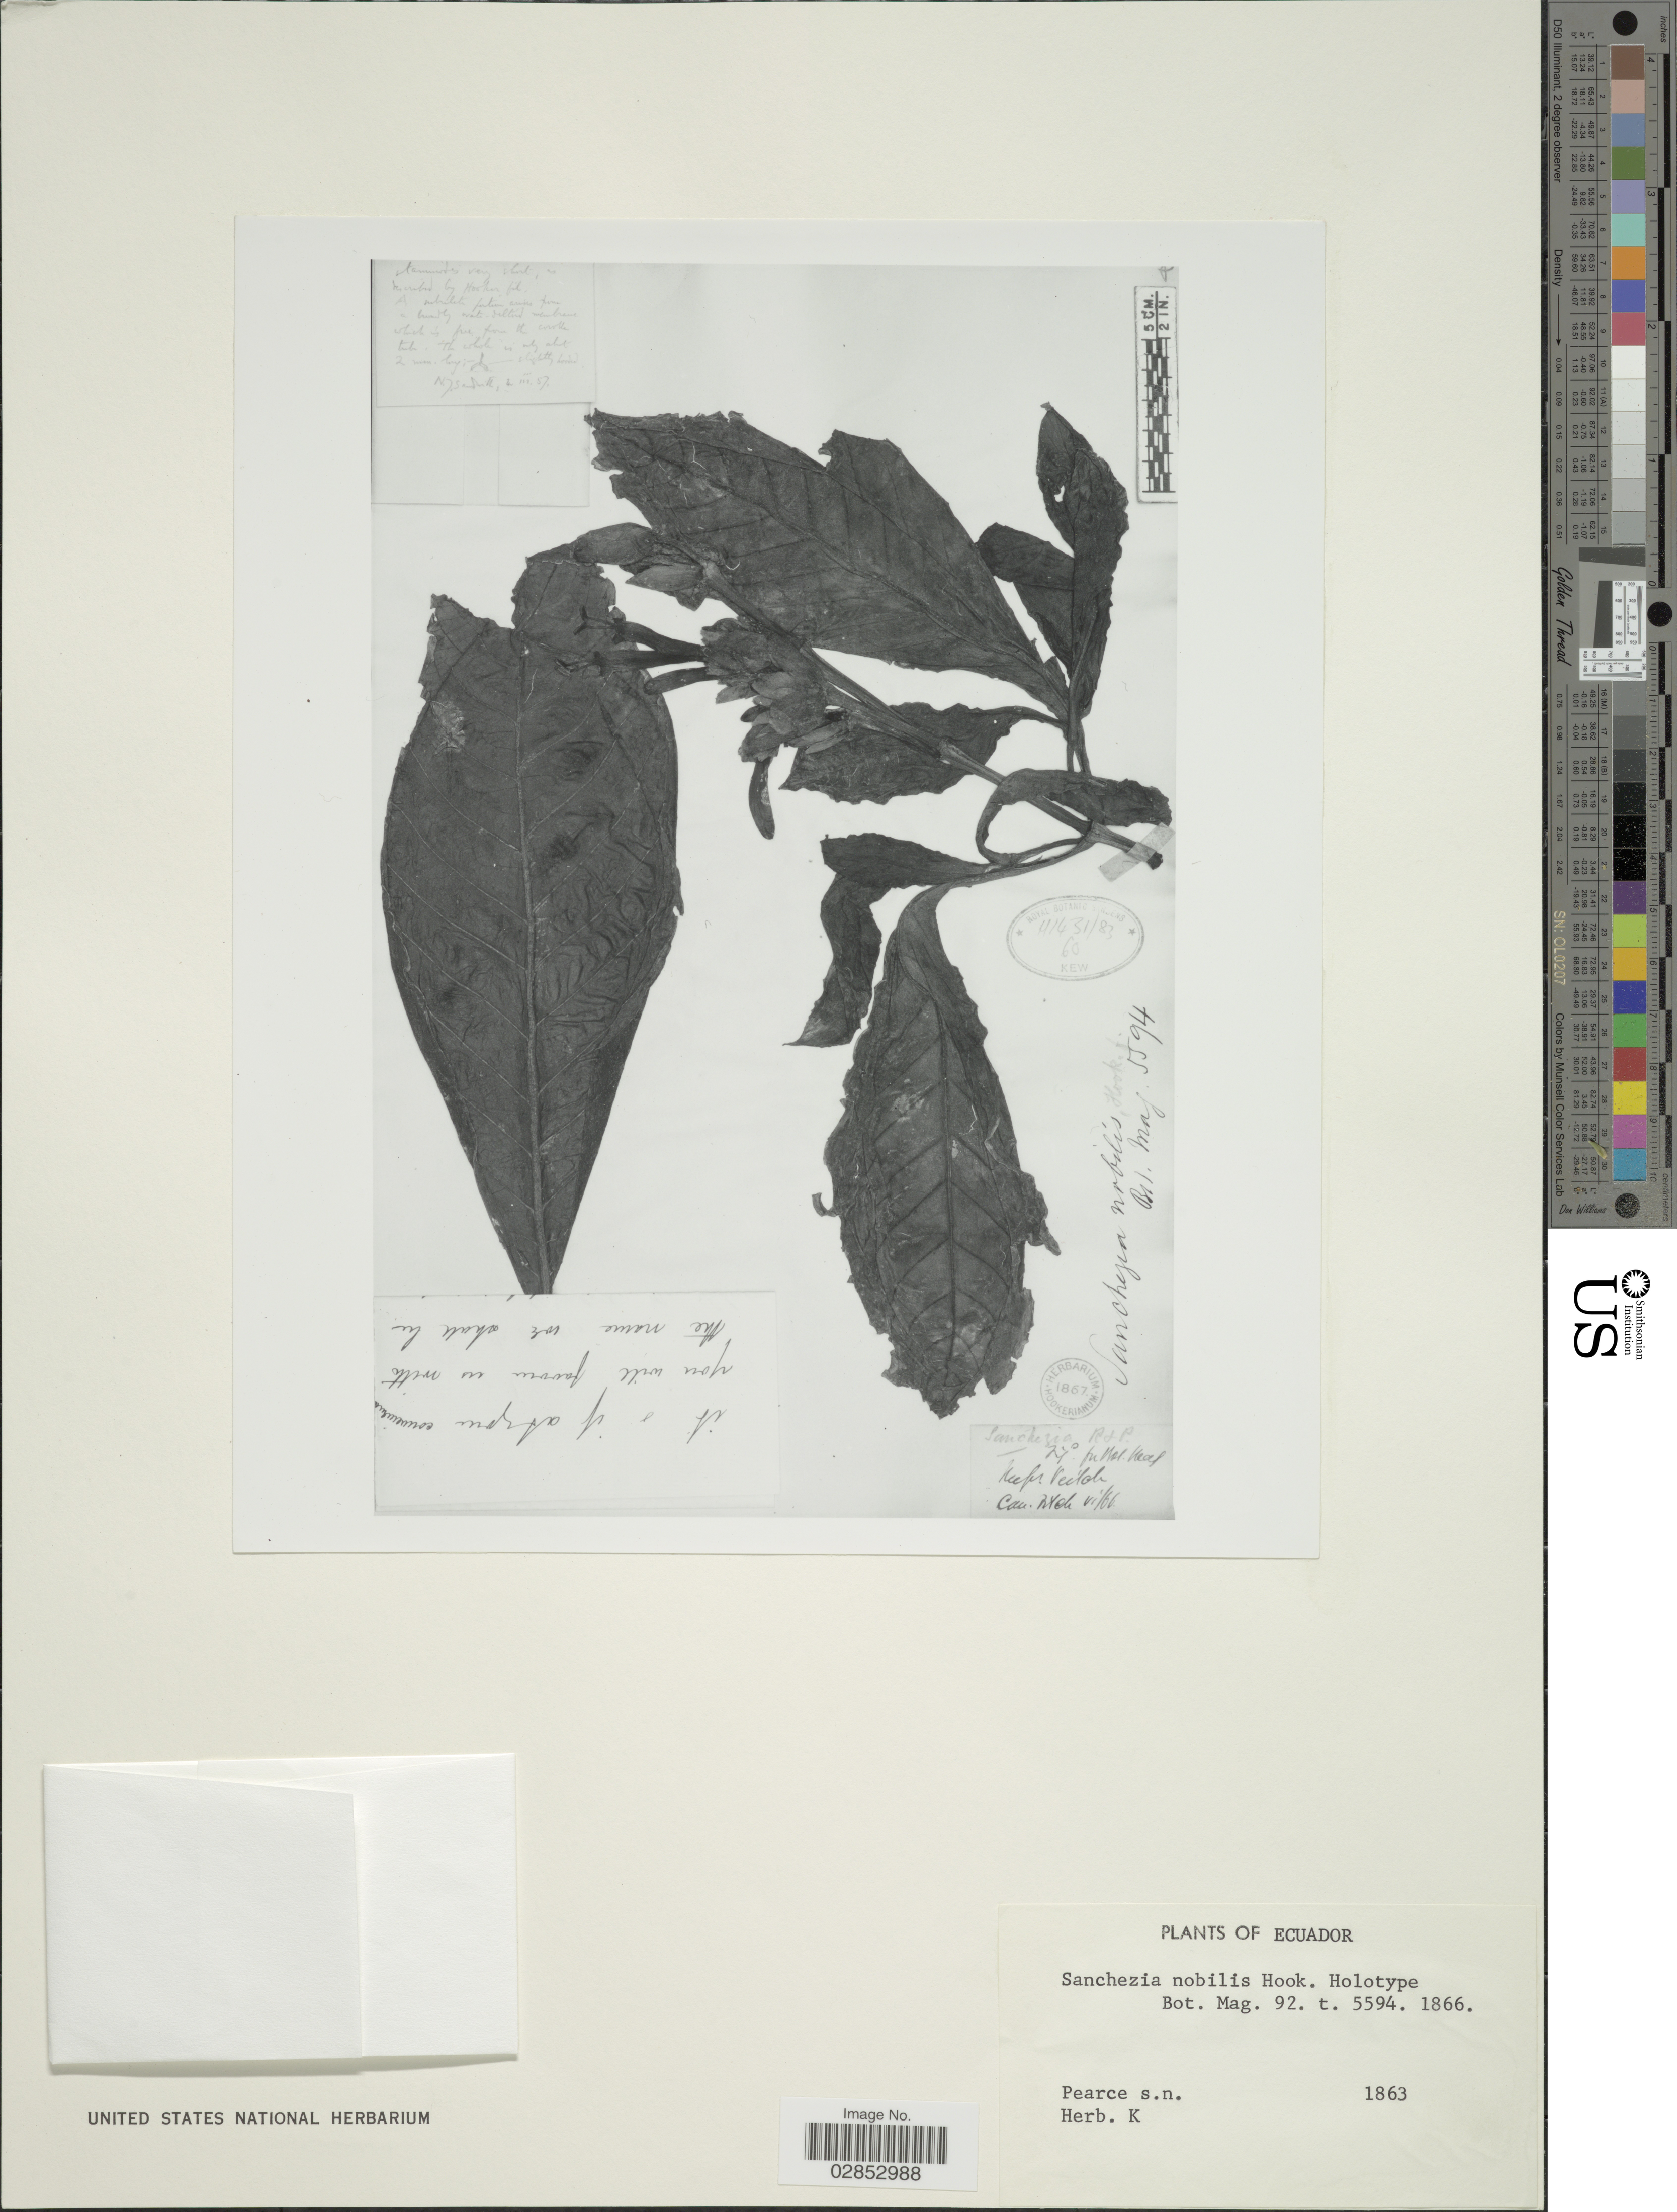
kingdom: Plantae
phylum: Tracheophyta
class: Magnoliopsida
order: Lamiales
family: Acanthaceae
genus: Sanchezia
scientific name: Sanchezia oblonga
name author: Ruiz & Pav.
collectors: -. Pearce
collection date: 1863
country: Ecuador